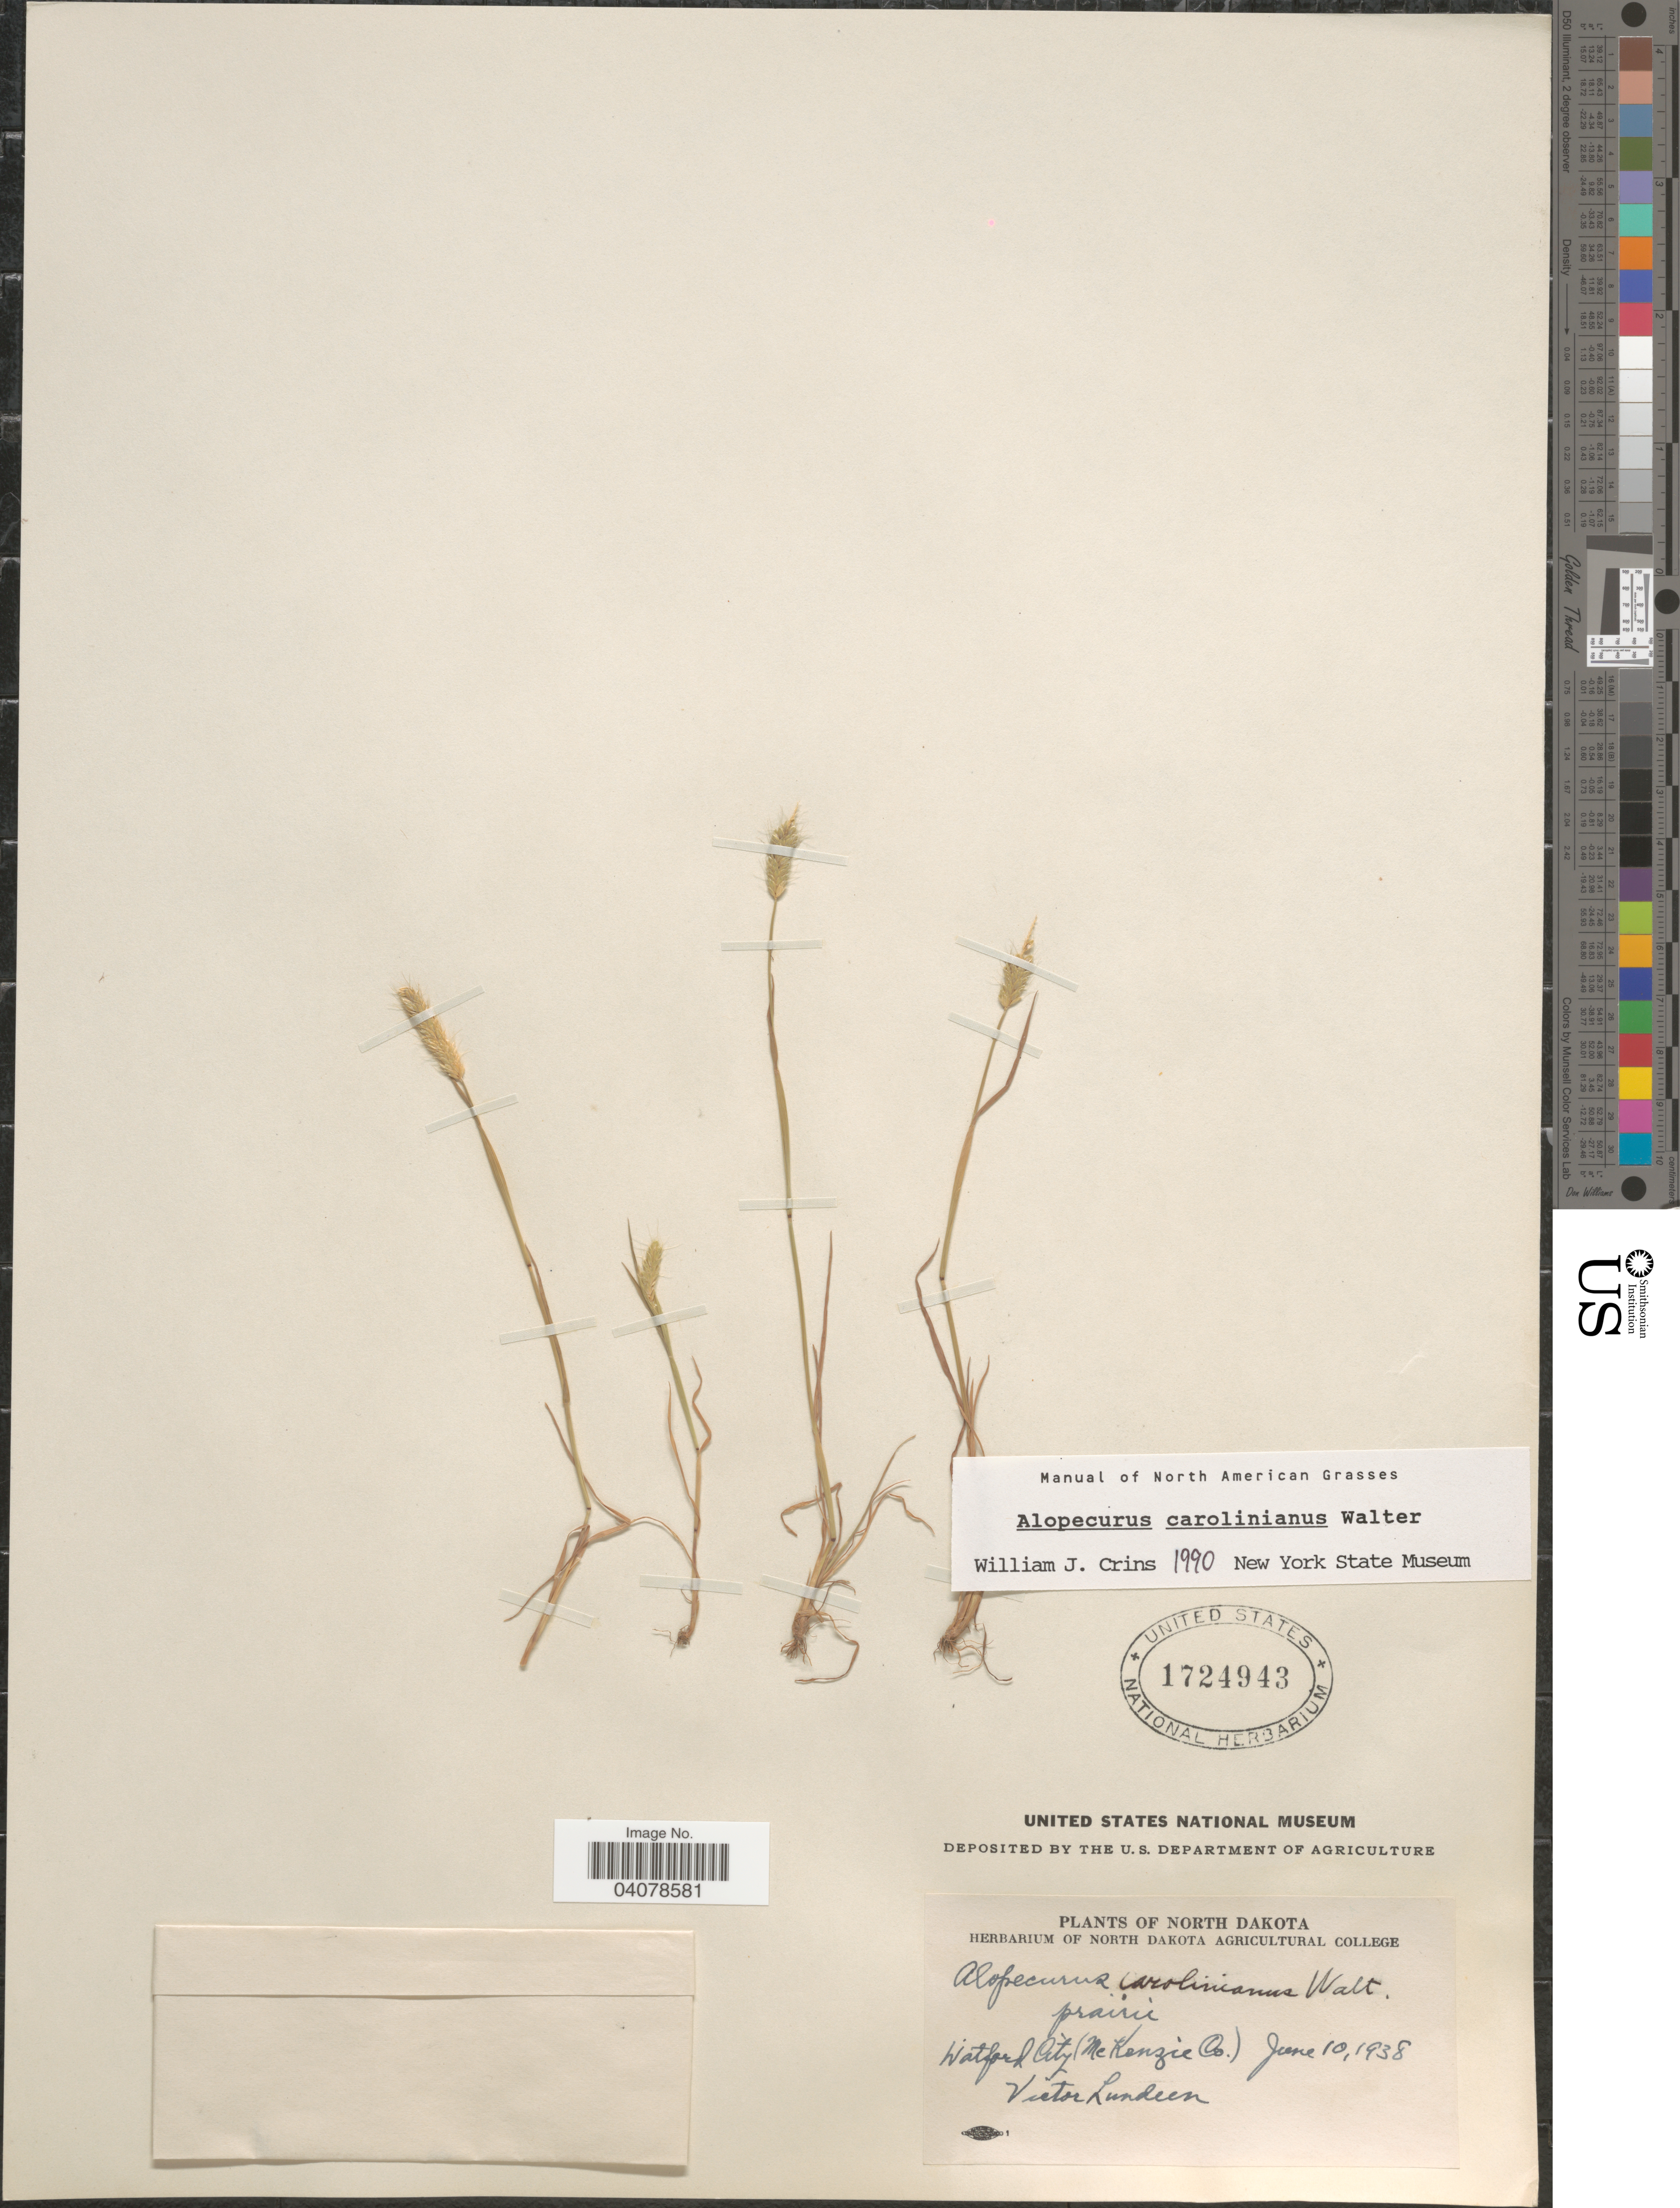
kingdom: Plantae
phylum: Tracheophyta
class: Liliopsida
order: Poales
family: Poaceae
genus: Alopecurus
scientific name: Alopecurus carolinianus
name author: Walter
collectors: V. Lundeen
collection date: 1938-06-10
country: United States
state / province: North Dakota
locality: Watford City (McKenzie Co.).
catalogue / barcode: US 1724943